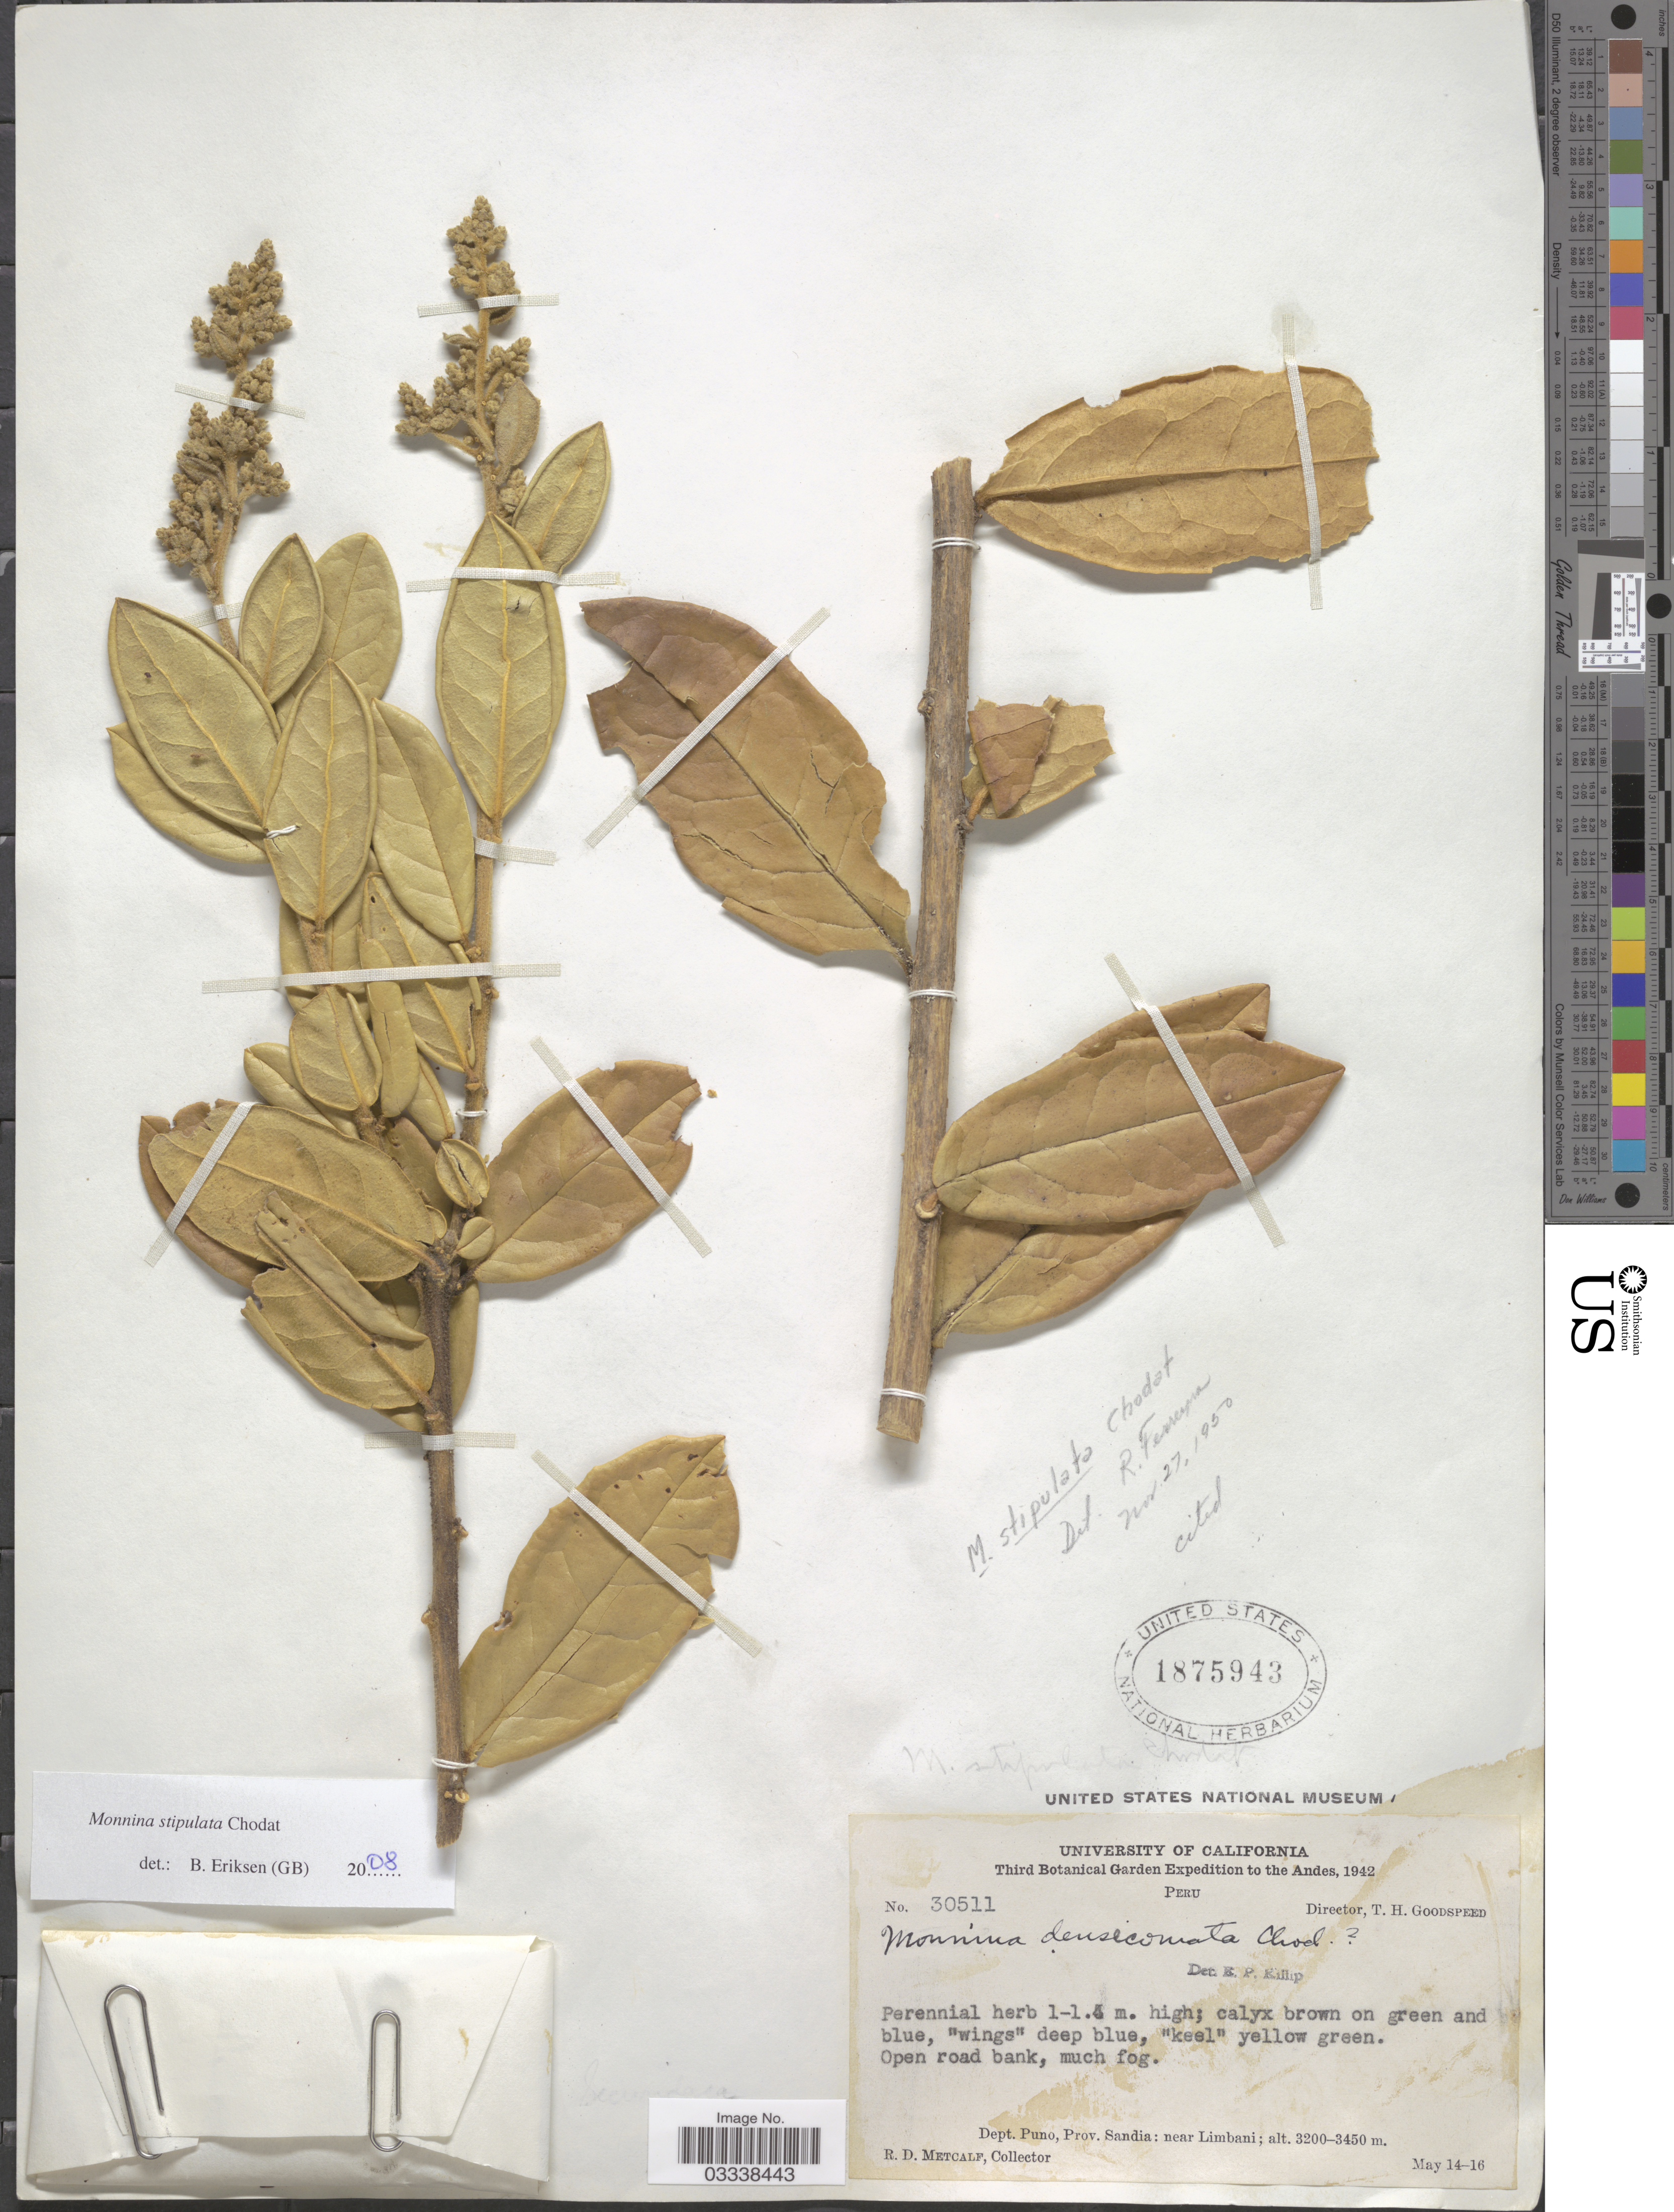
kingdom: Plantae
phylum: Tracheophyta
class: Magnoliopsida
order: Fabales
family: Polygalaceae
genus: Monnina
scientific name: Monnina stipulata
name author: Chodat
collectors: R. D. Metcalf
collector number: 30511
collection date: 1942-05-14/1942-05-16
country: Peru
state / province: Puno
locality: The Andes. Dept. Puno, Prov. Sandia: near Limbani.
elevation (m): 3200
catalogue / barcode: US 1875943